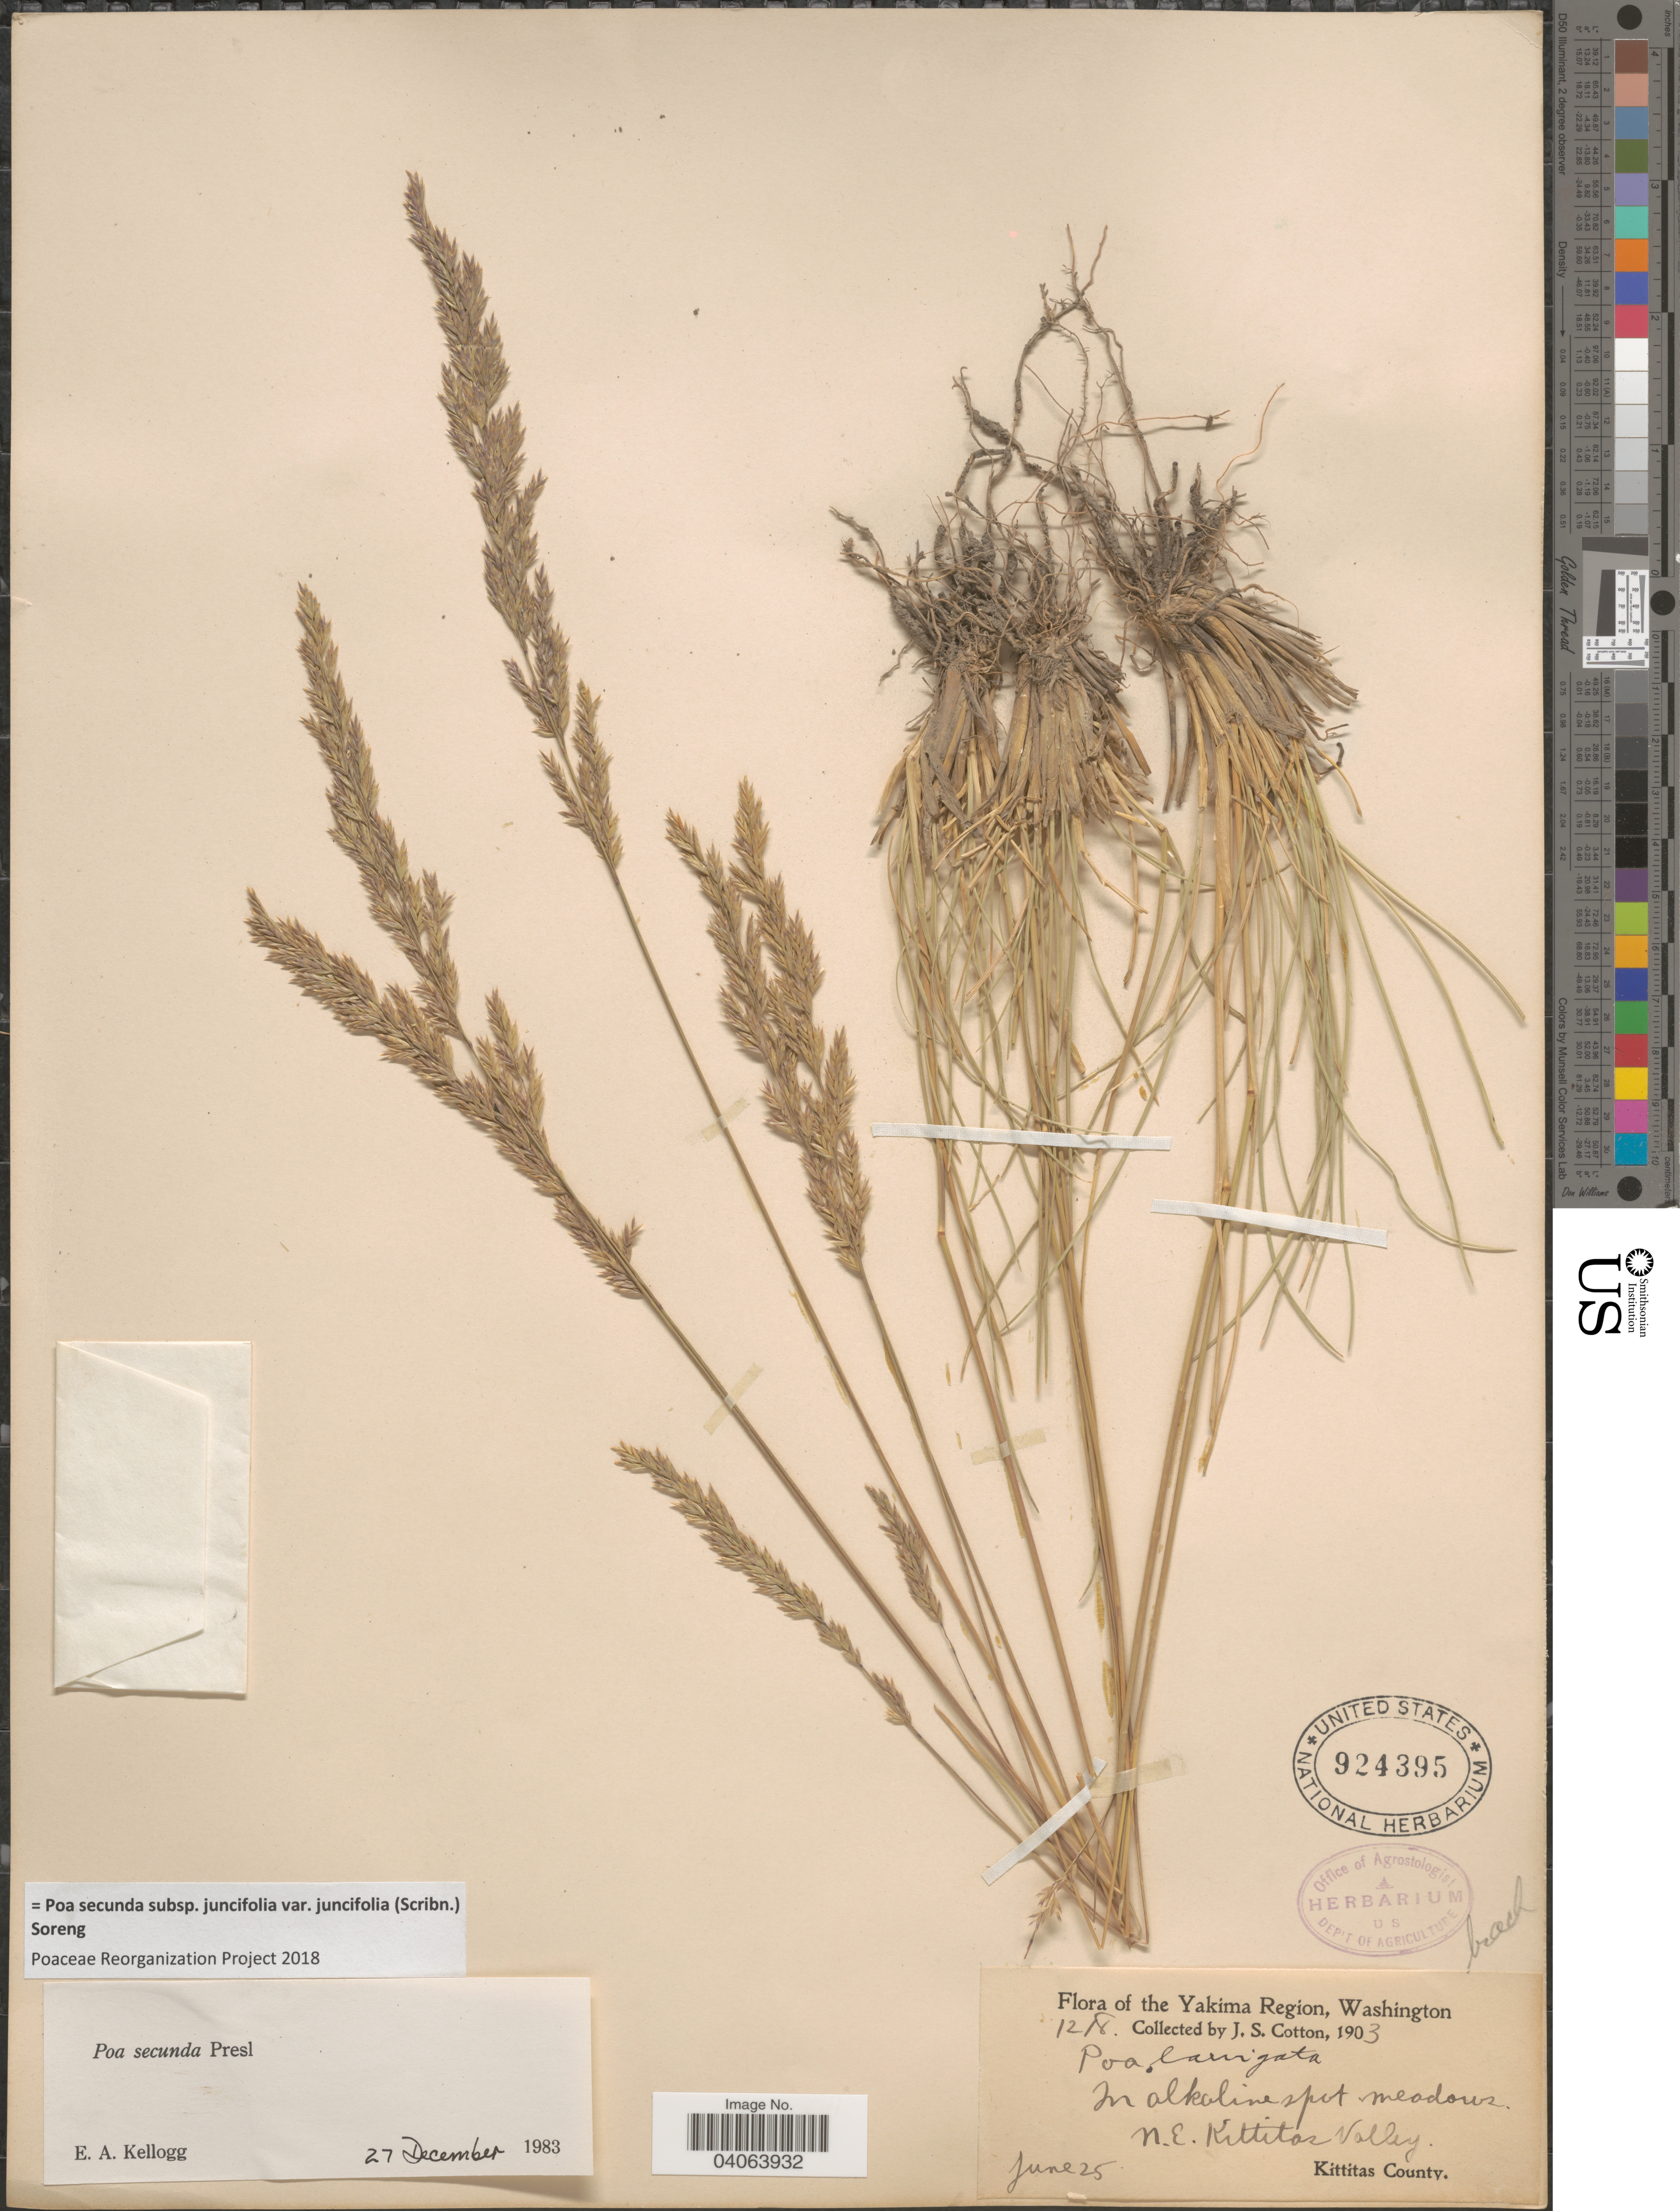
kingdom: Plantae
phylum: Tracheophyta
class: Liliopsida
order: Poales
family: Poaceae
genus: Poa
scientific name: Poa secunda subsp. juncifolia var. juncifolia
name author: (Scribn.) Soreng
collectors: J. S. Cotton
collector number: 1218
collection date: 1903-06-25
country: United States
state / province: Washington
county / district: Kittitas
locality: The Yakima Region. N.E. Kittitas Valley. Kittitas County.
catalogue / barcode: US 924395